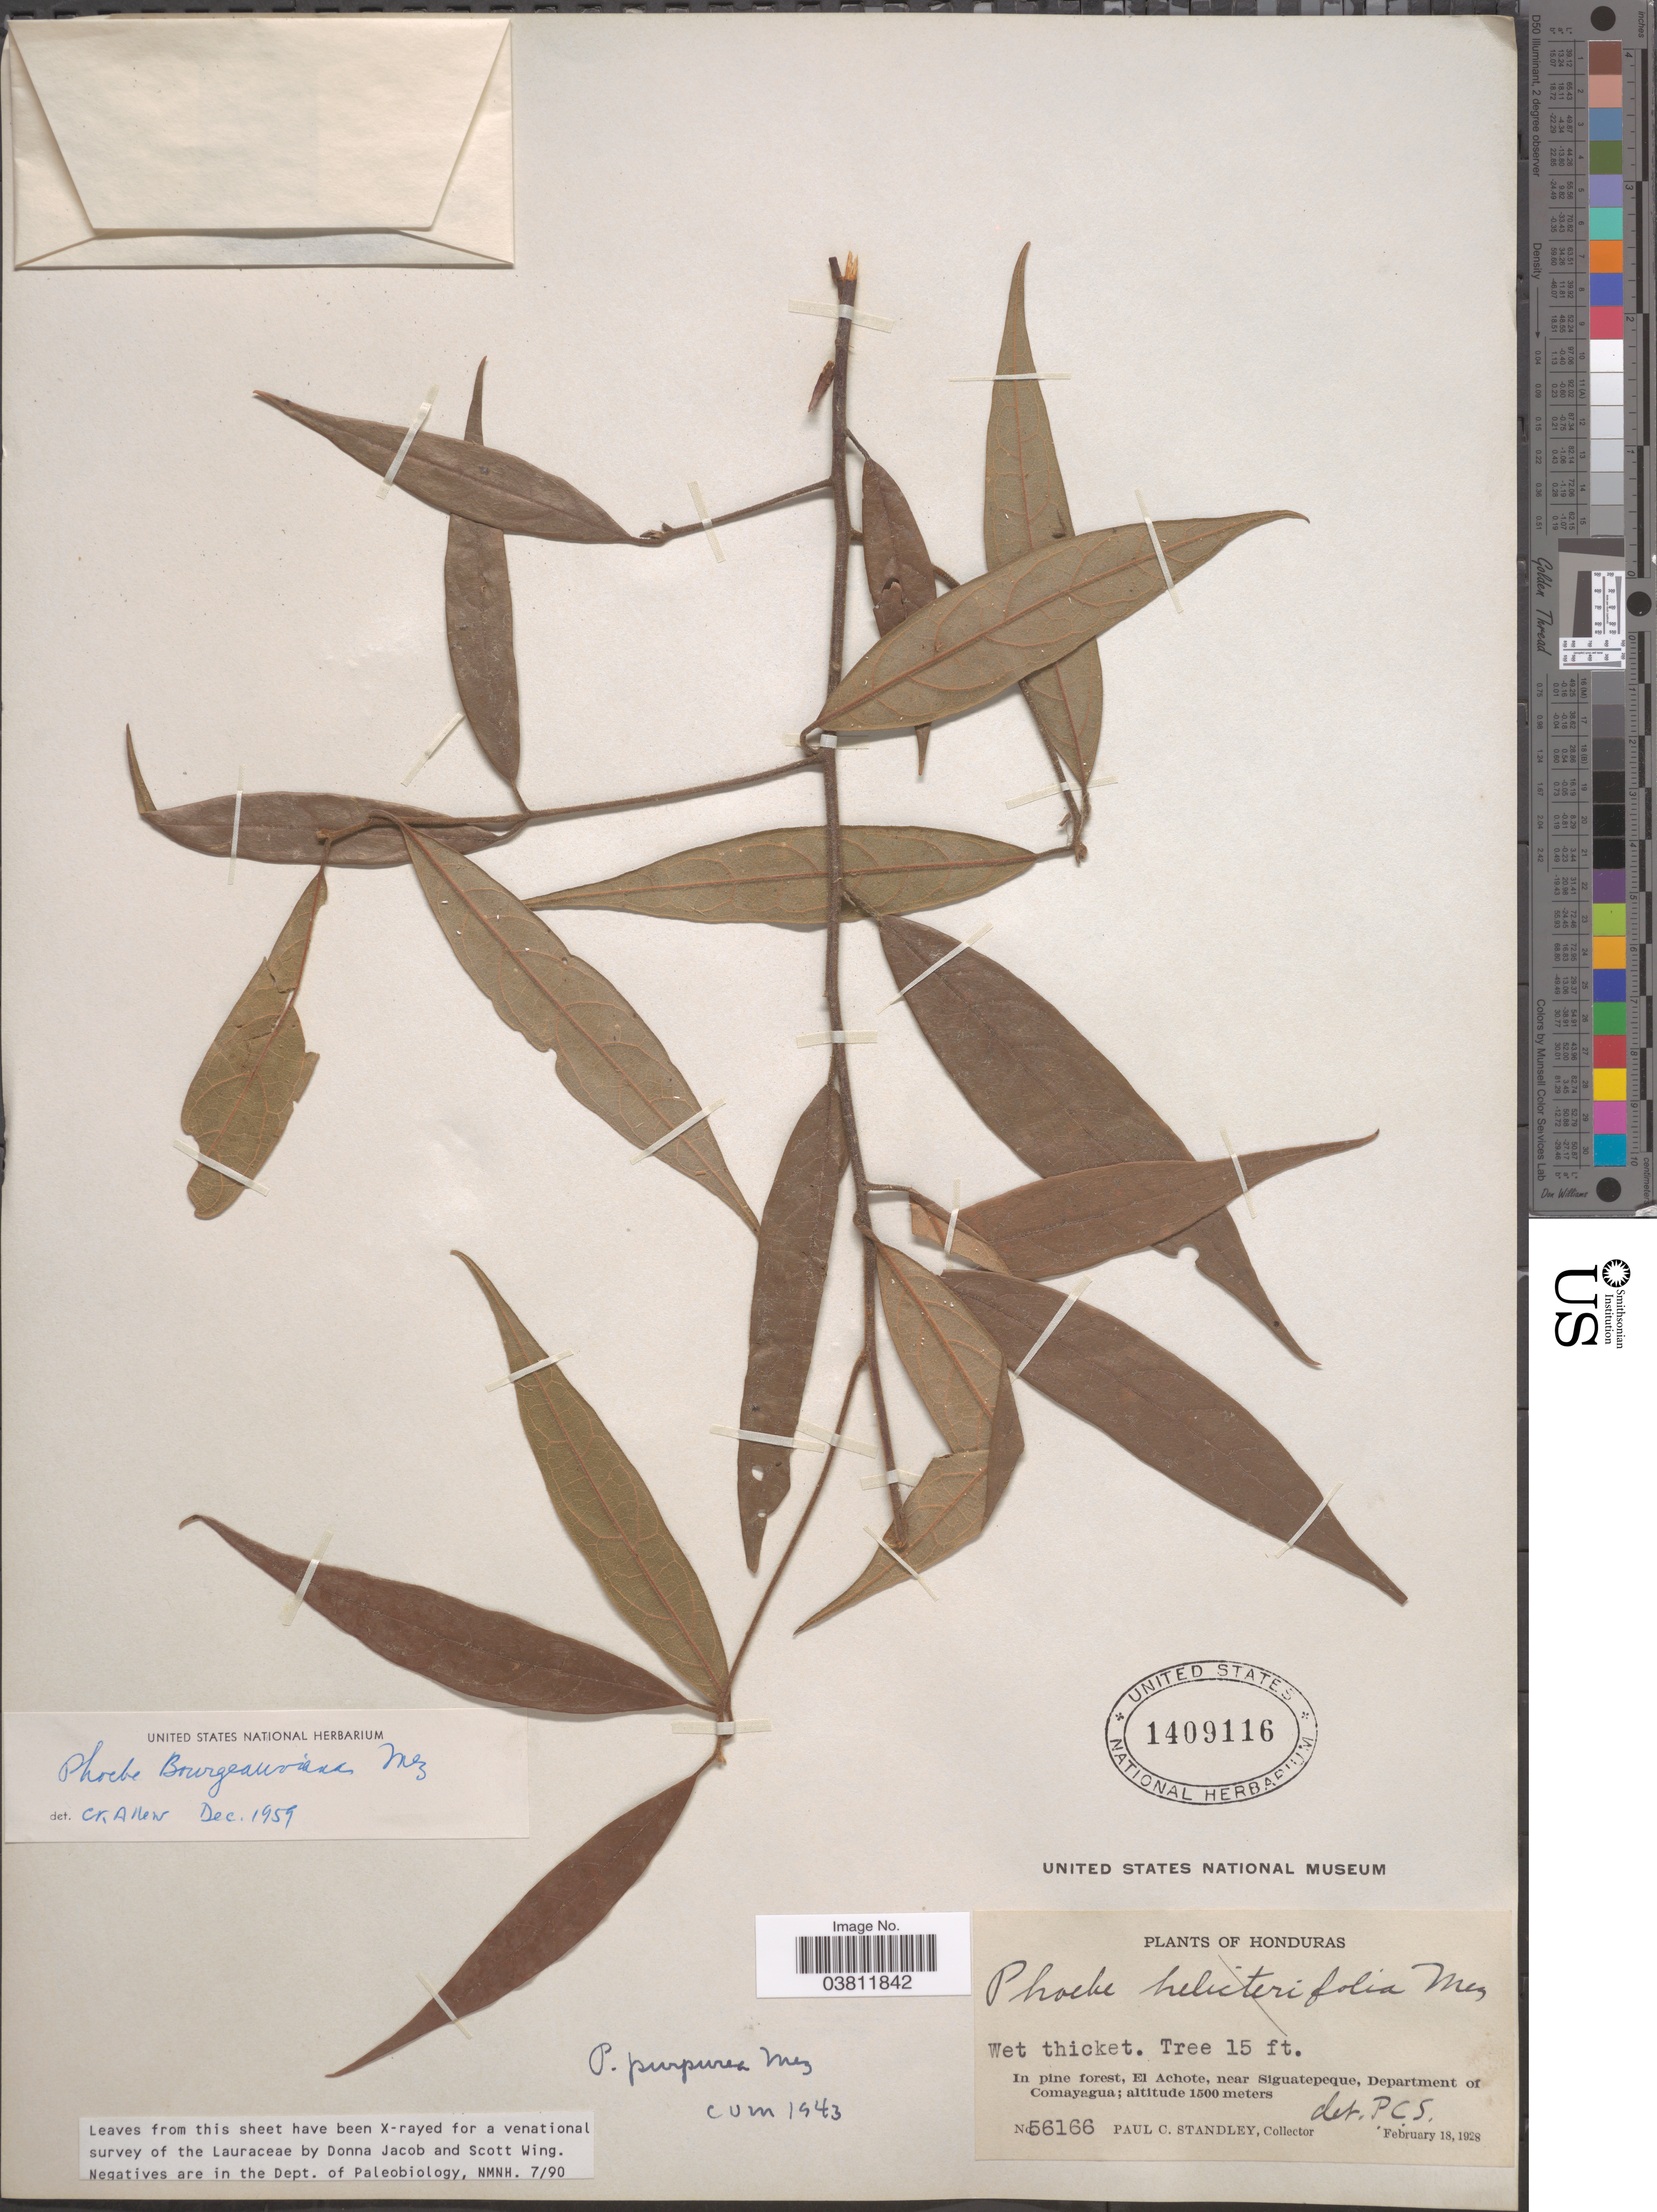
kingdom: Plantae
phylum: Tracheophyta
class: Magnoliopsida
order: Laurales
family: Lauraceae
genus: Phoebe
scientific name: Phoebe bourgeauviana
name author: Mez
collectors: P. C. Standley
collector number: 56166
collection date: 1928-02-18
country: Honduras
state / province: Comayagua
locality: In pine forest, El Achote, near Siguatepeque, Department of Comayagua.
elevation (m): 1500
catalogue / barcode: US 1409116